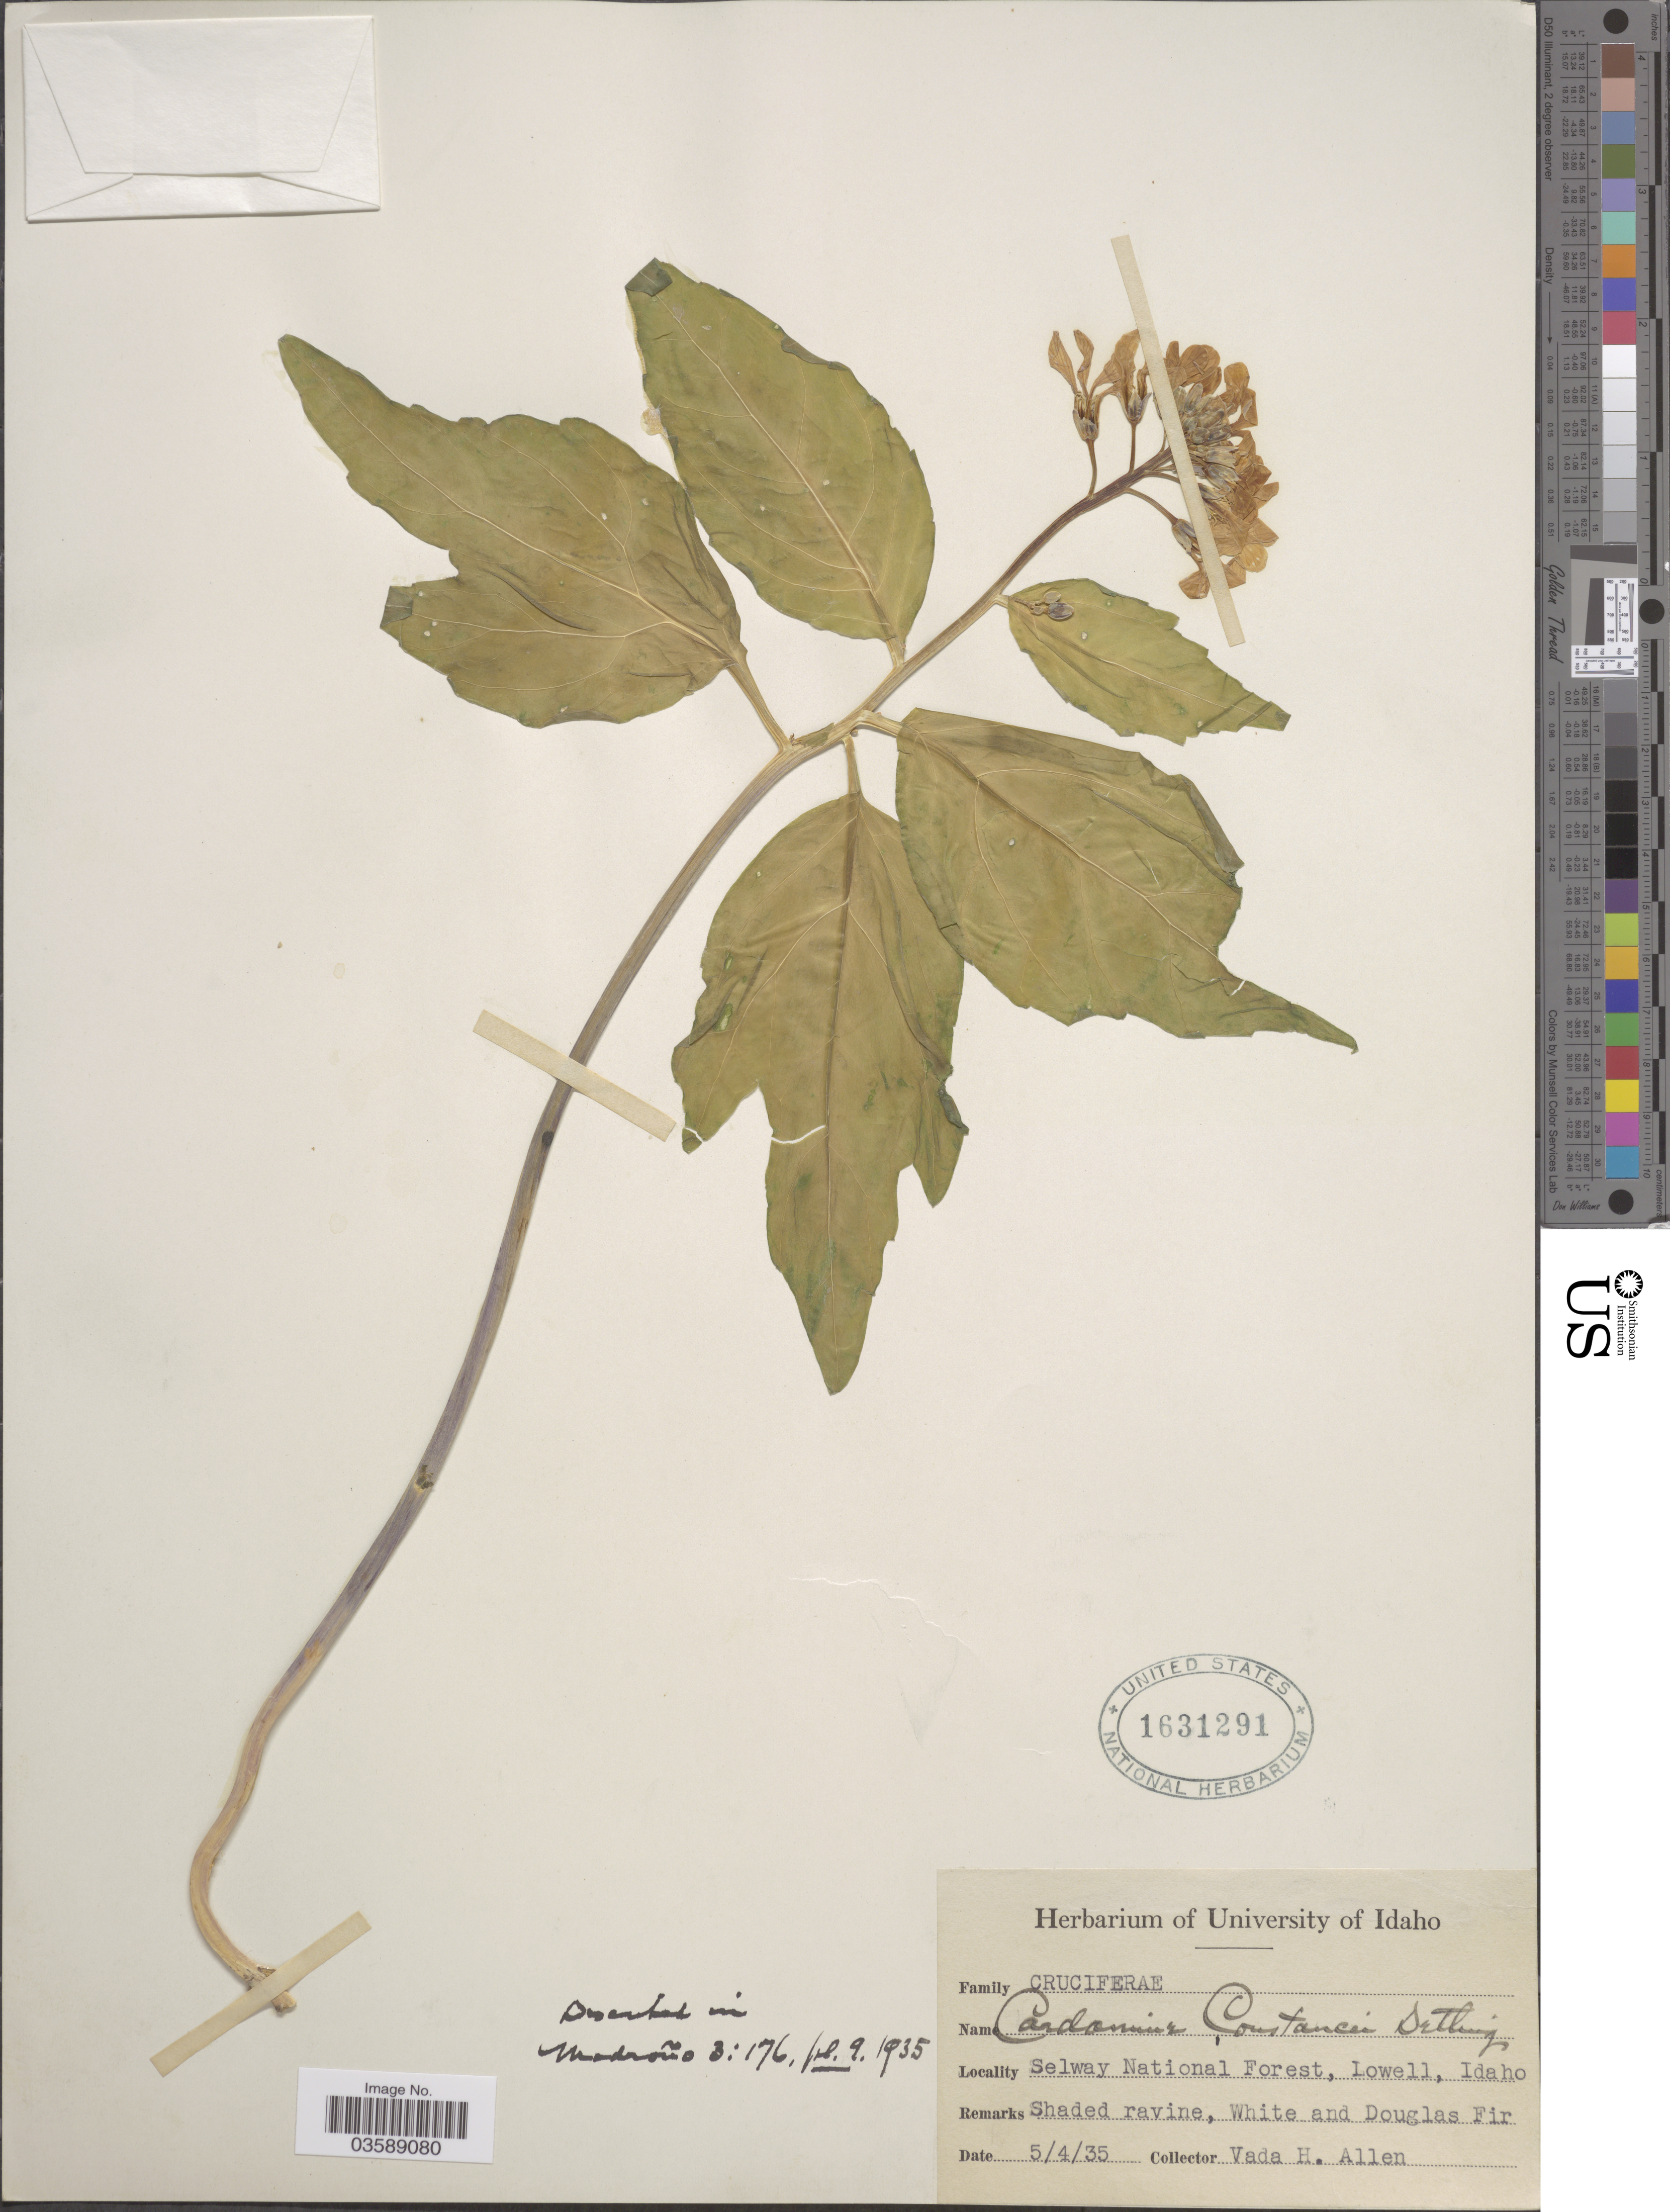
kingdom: Plantae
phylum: Tracheophyta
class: Magnoliopsida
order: Brassicales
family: Brassicaceae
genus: Cardamine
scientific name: Cardamine constancei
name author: Detling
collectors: V. Allen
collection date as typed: Transcribed d/m/y: 4/5/35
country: United States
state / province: Idaho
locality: Selway National Forest, Lowell. White and Douglas Fir.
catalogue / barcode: US 1631291